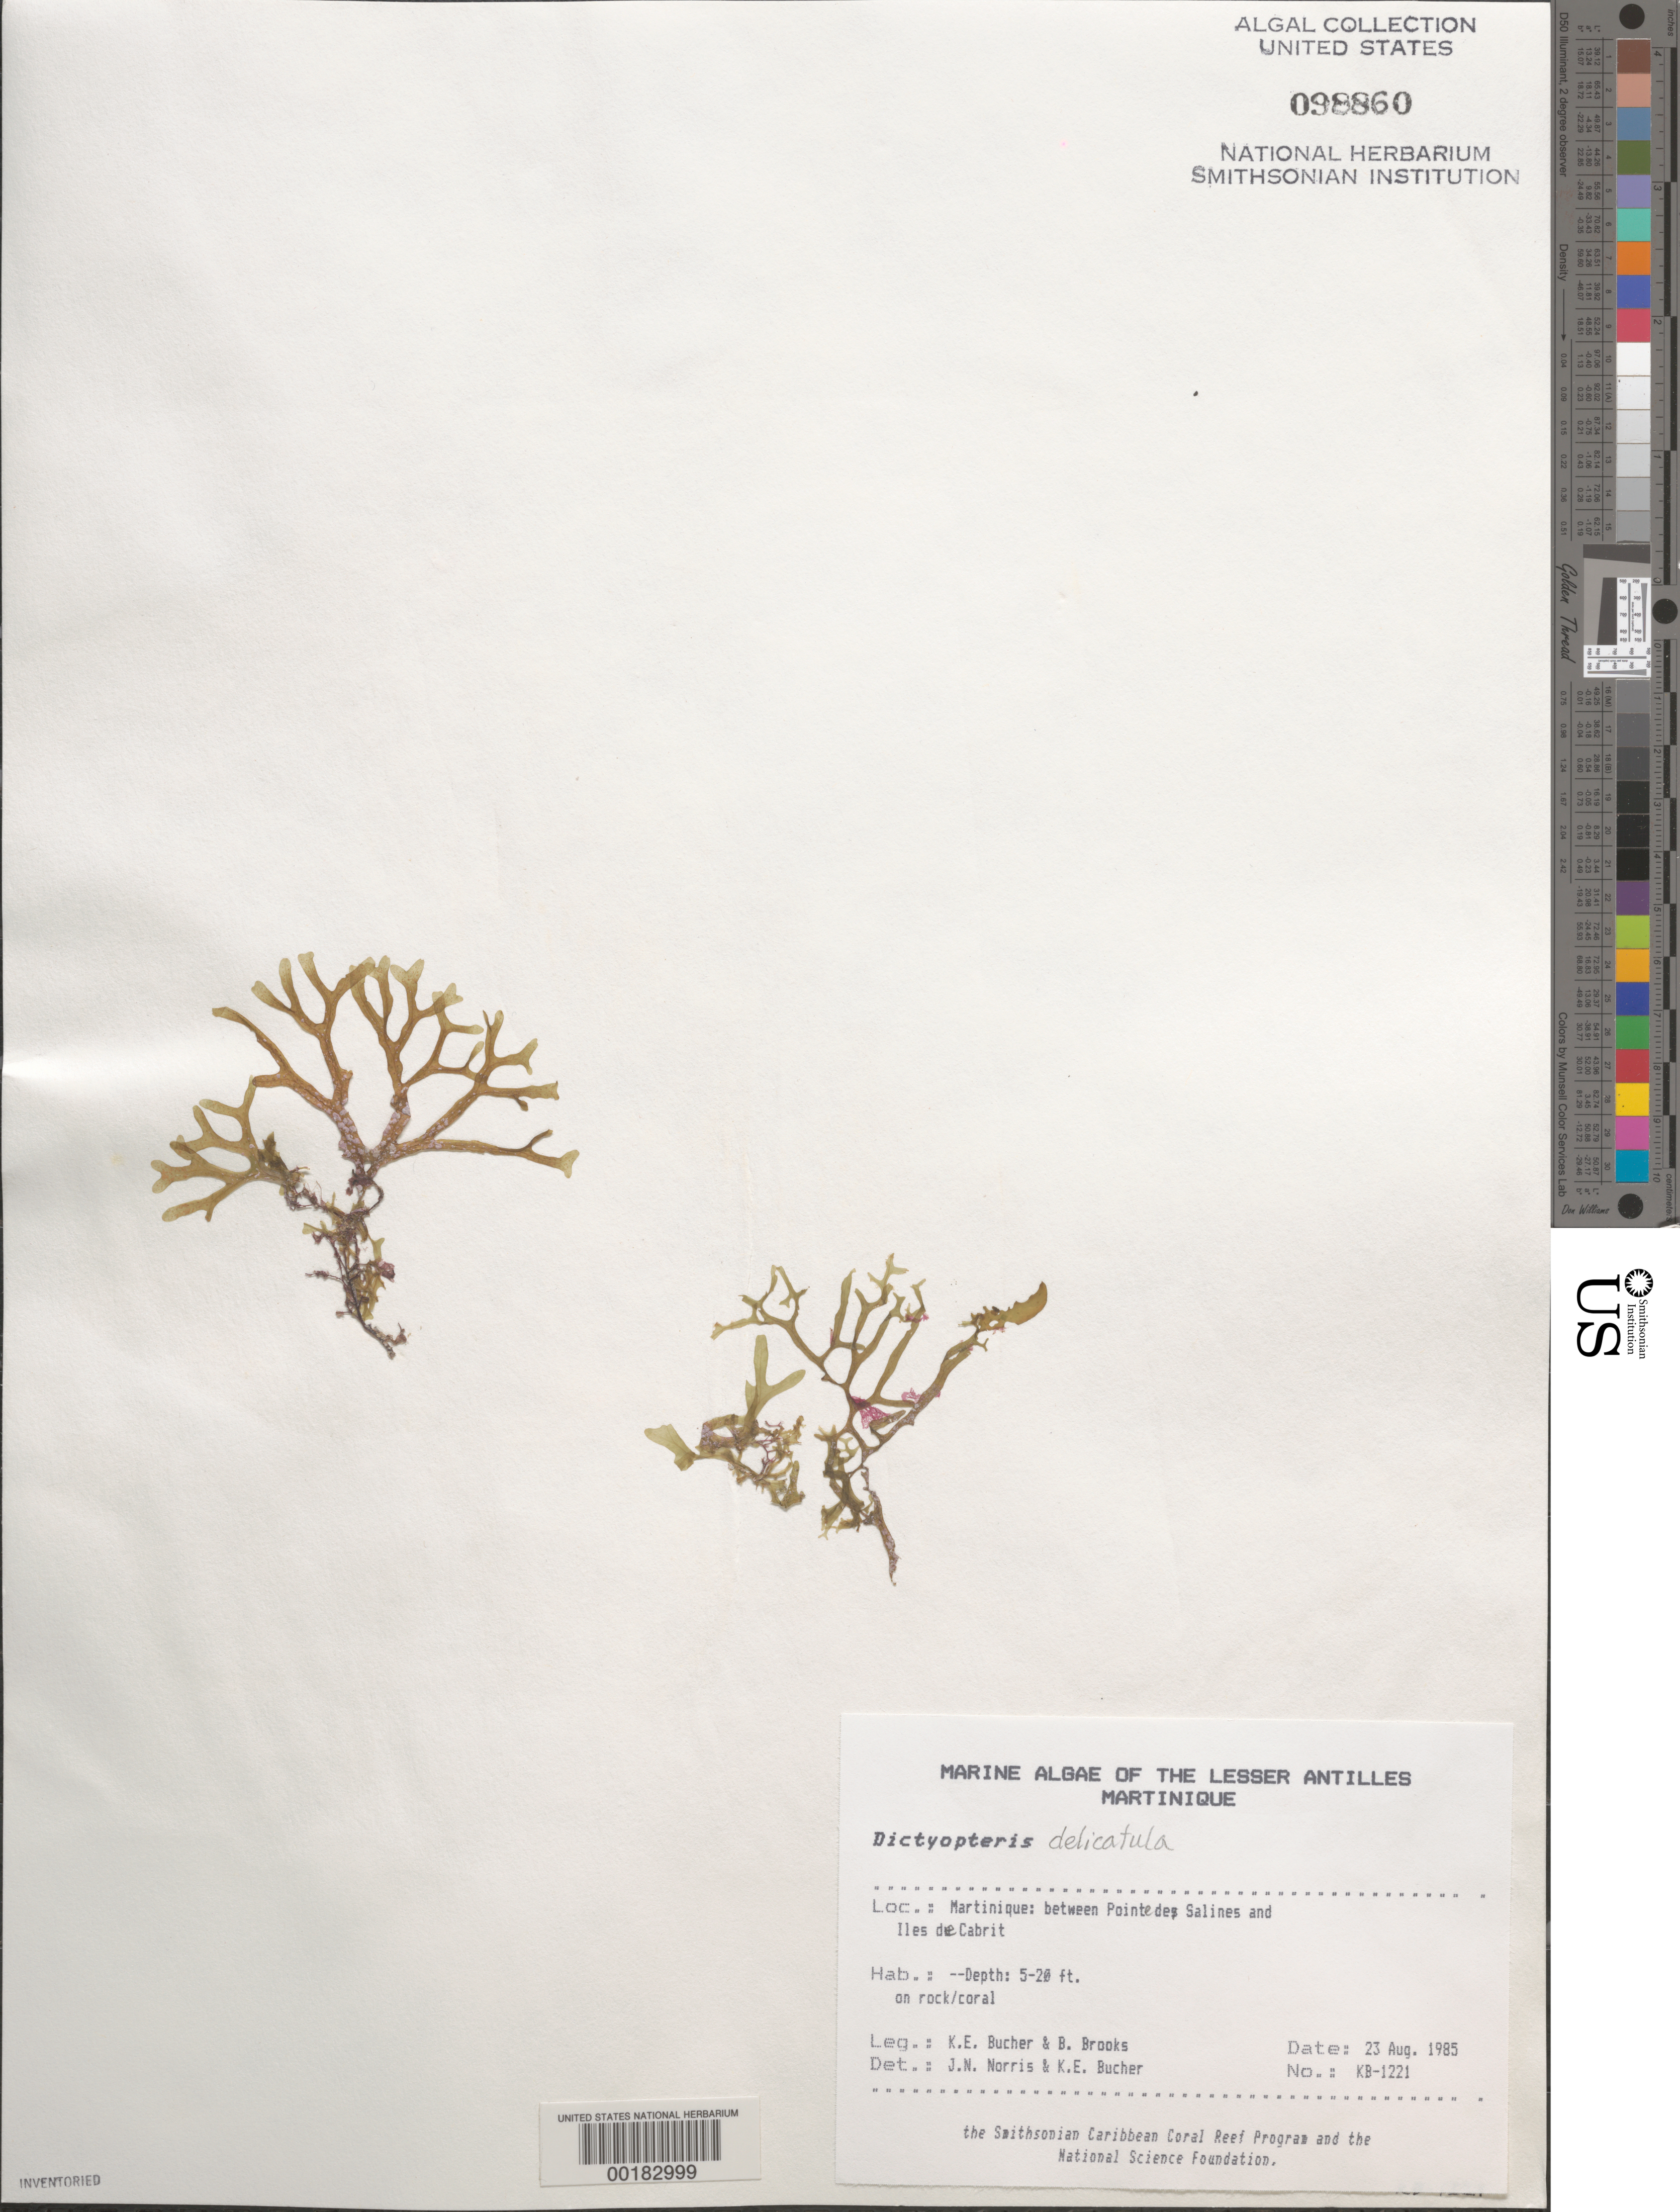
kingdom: Chromista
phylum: Ochrophyta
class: Phaeophyceae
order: Dictyotales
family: Dictyotaceae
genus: Dictyopteris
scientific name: Dictyopteris delicatula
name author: J.V.Lamouroux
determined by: Norris, J. N.; Bucher, K. E.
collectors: K. E. Bucher & B. Brooks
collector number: Kb-1221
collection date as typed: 23 Aug 1985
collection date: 1985-08-23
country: Martinique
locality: Between Pointe de Salines and Iles de Cabrit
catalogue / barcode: US 98860